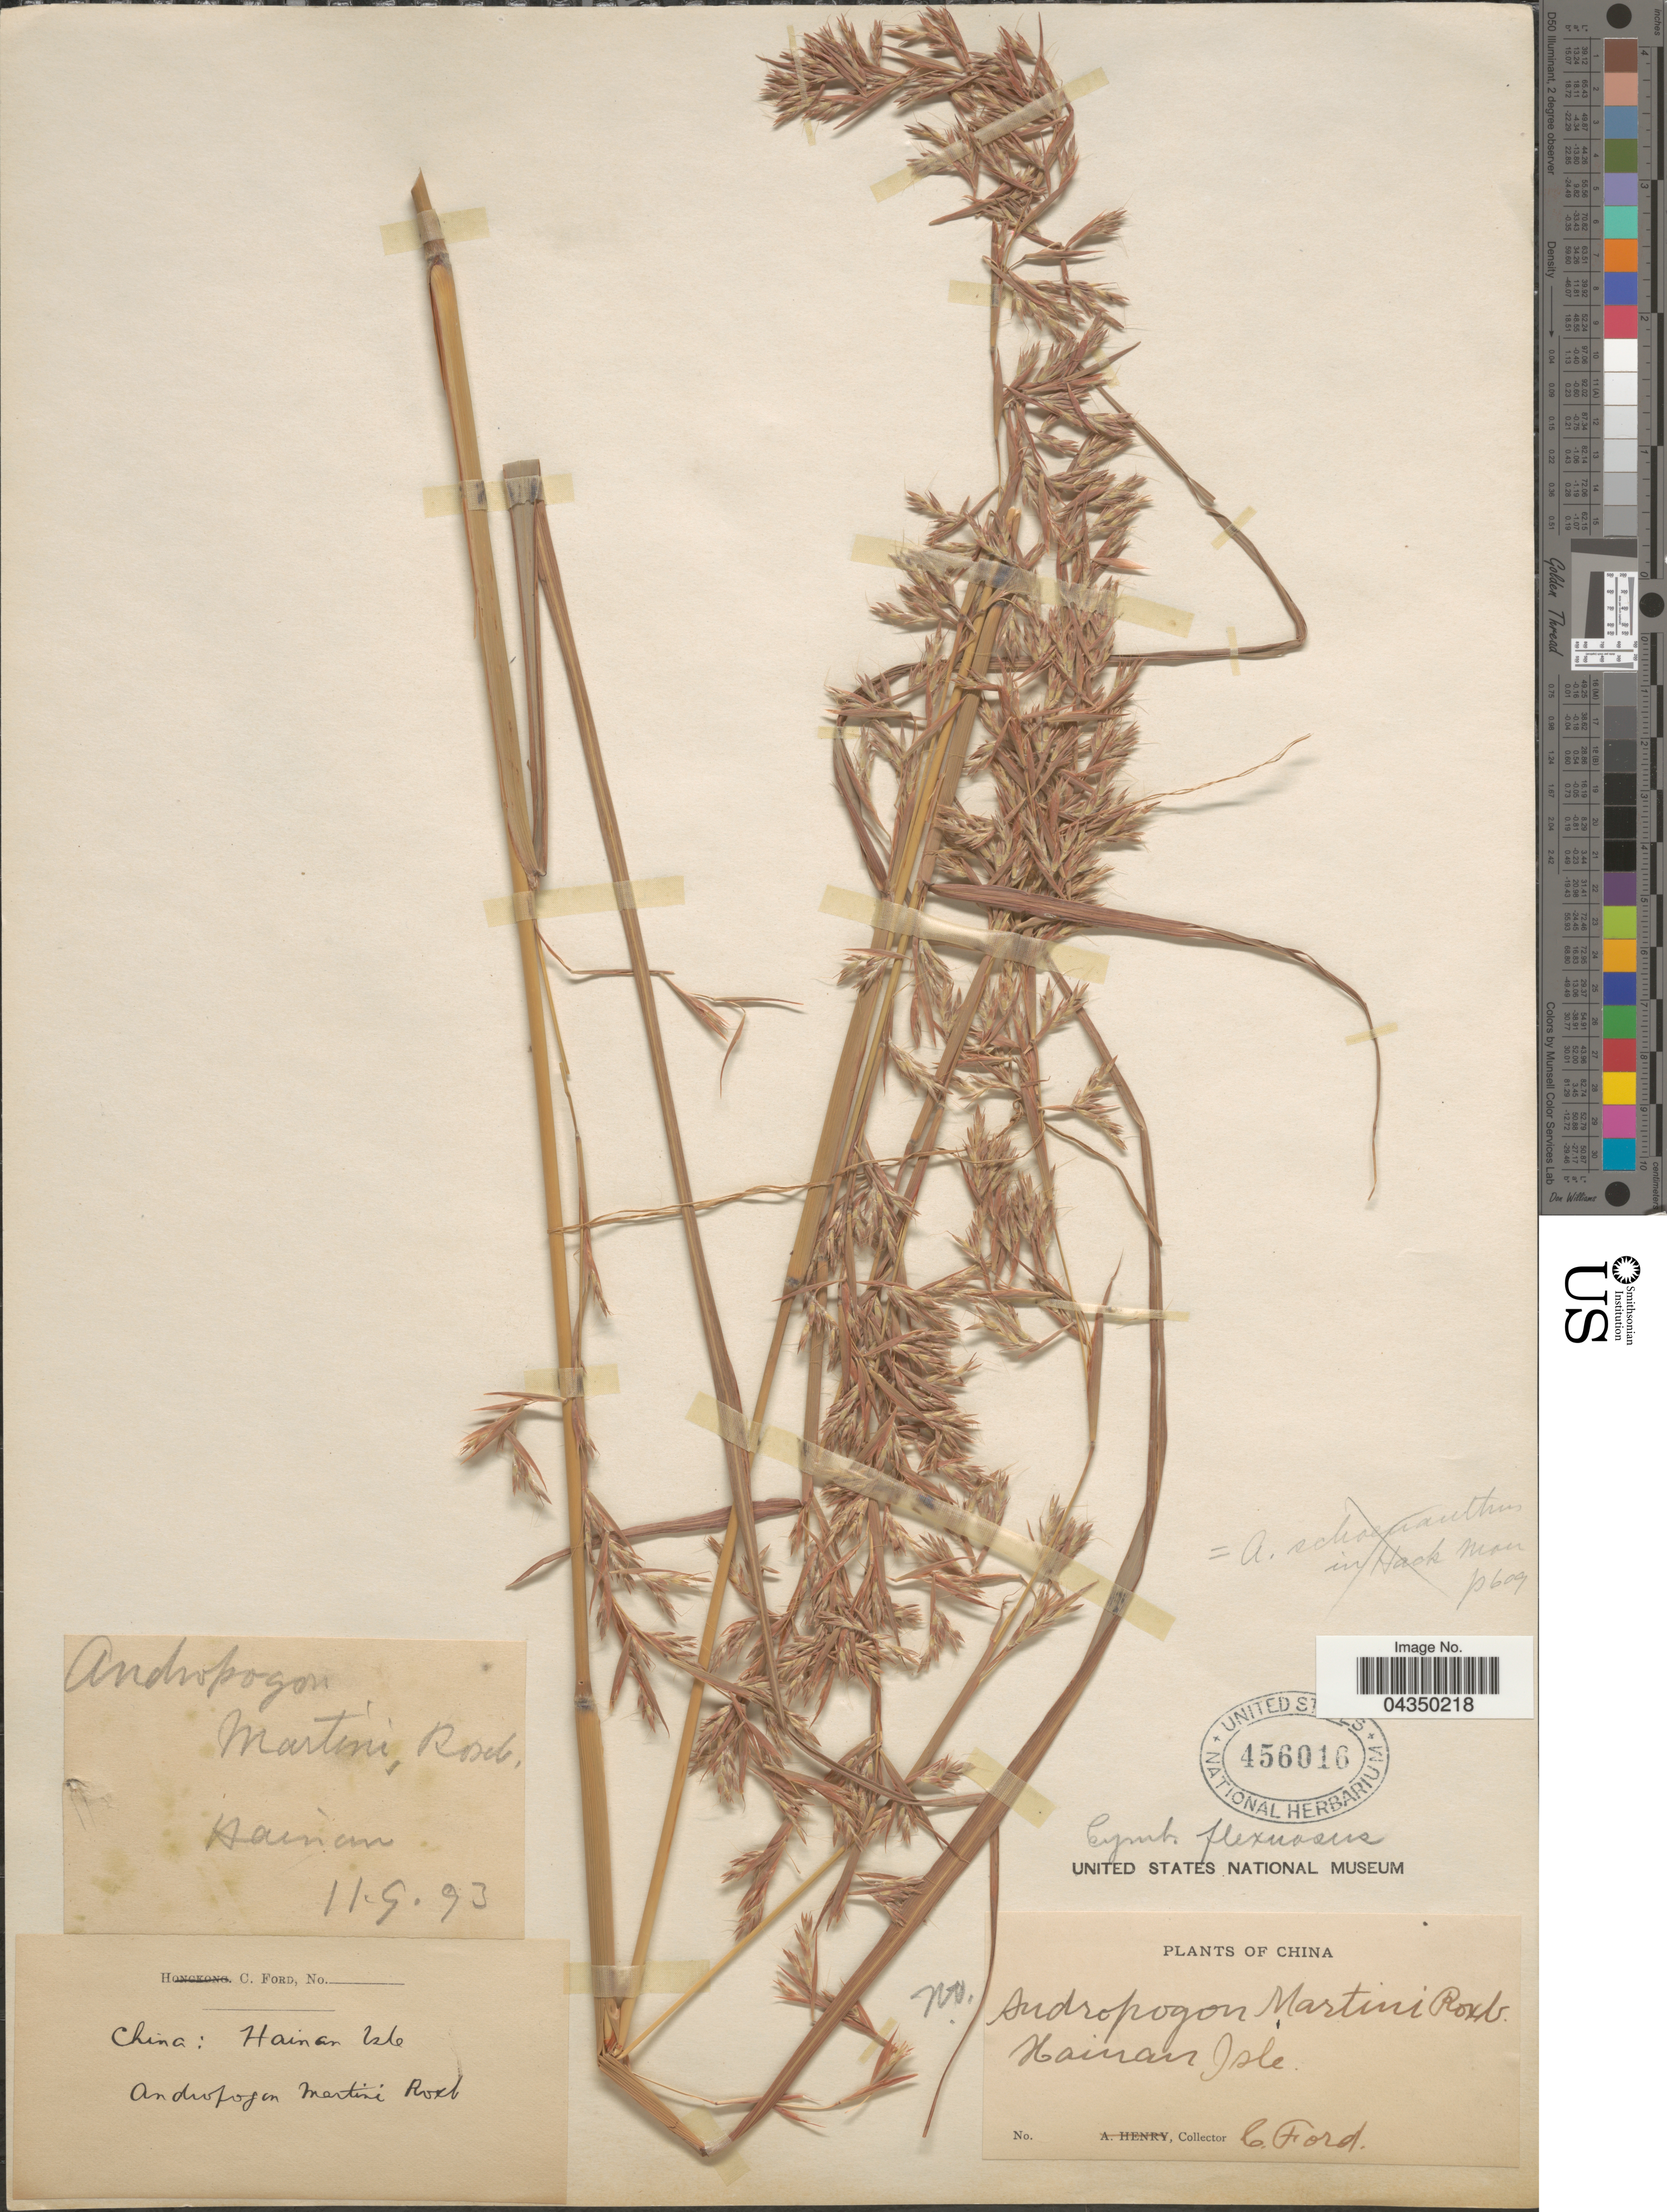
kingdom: Plantae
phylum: Tracheophyta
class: Liliopsida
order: Poales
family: Poaceae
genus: Cymbopogon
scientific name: Cymbopogon tortilis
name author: (J. Presl) A. Camus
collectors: C. Ford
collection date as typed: Transcribed d/m/y: 11/9/93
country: China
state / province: Hainan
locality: Hainan Isle.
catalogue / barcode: US 456016